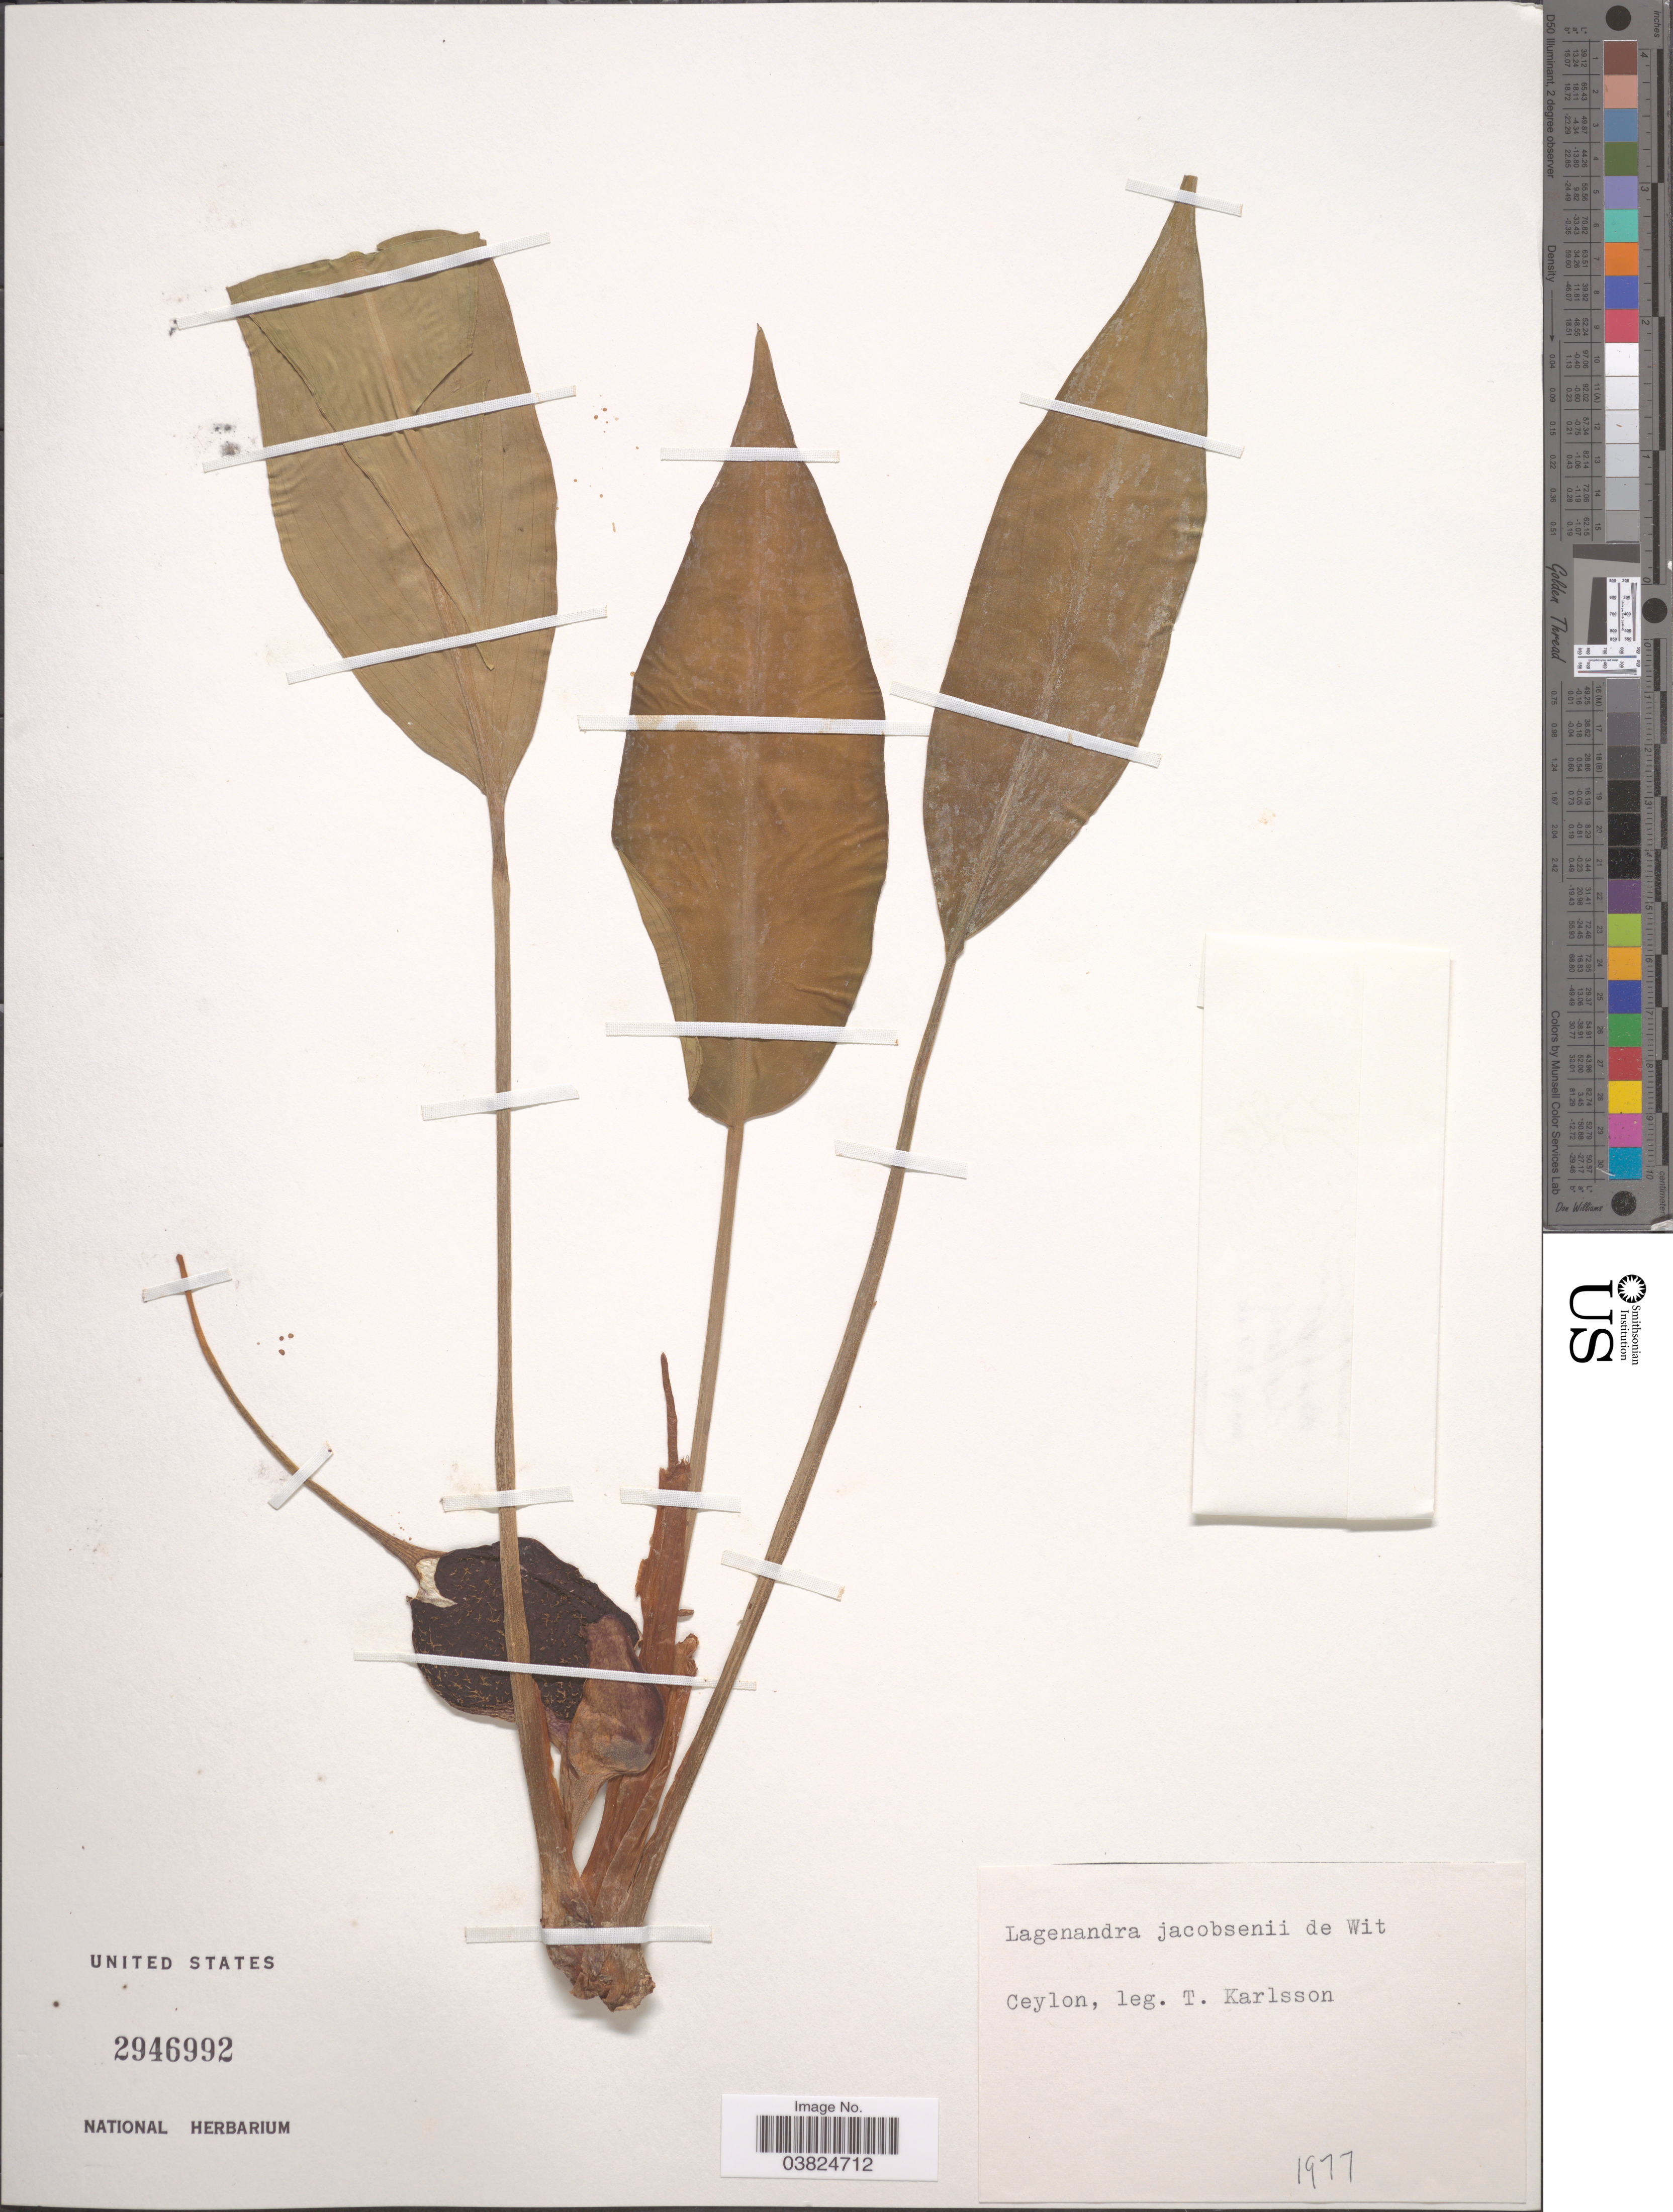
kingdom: Plantae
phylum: Tracheophyta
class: Liliopsida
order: Alismatales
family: Araceae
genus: Lagenandra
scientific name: Lagenandra jacobsenii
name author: de Wit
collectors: T. Karlsson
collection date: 1977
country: Sri Lanka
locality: Ceylon.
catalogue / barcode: US 2946992